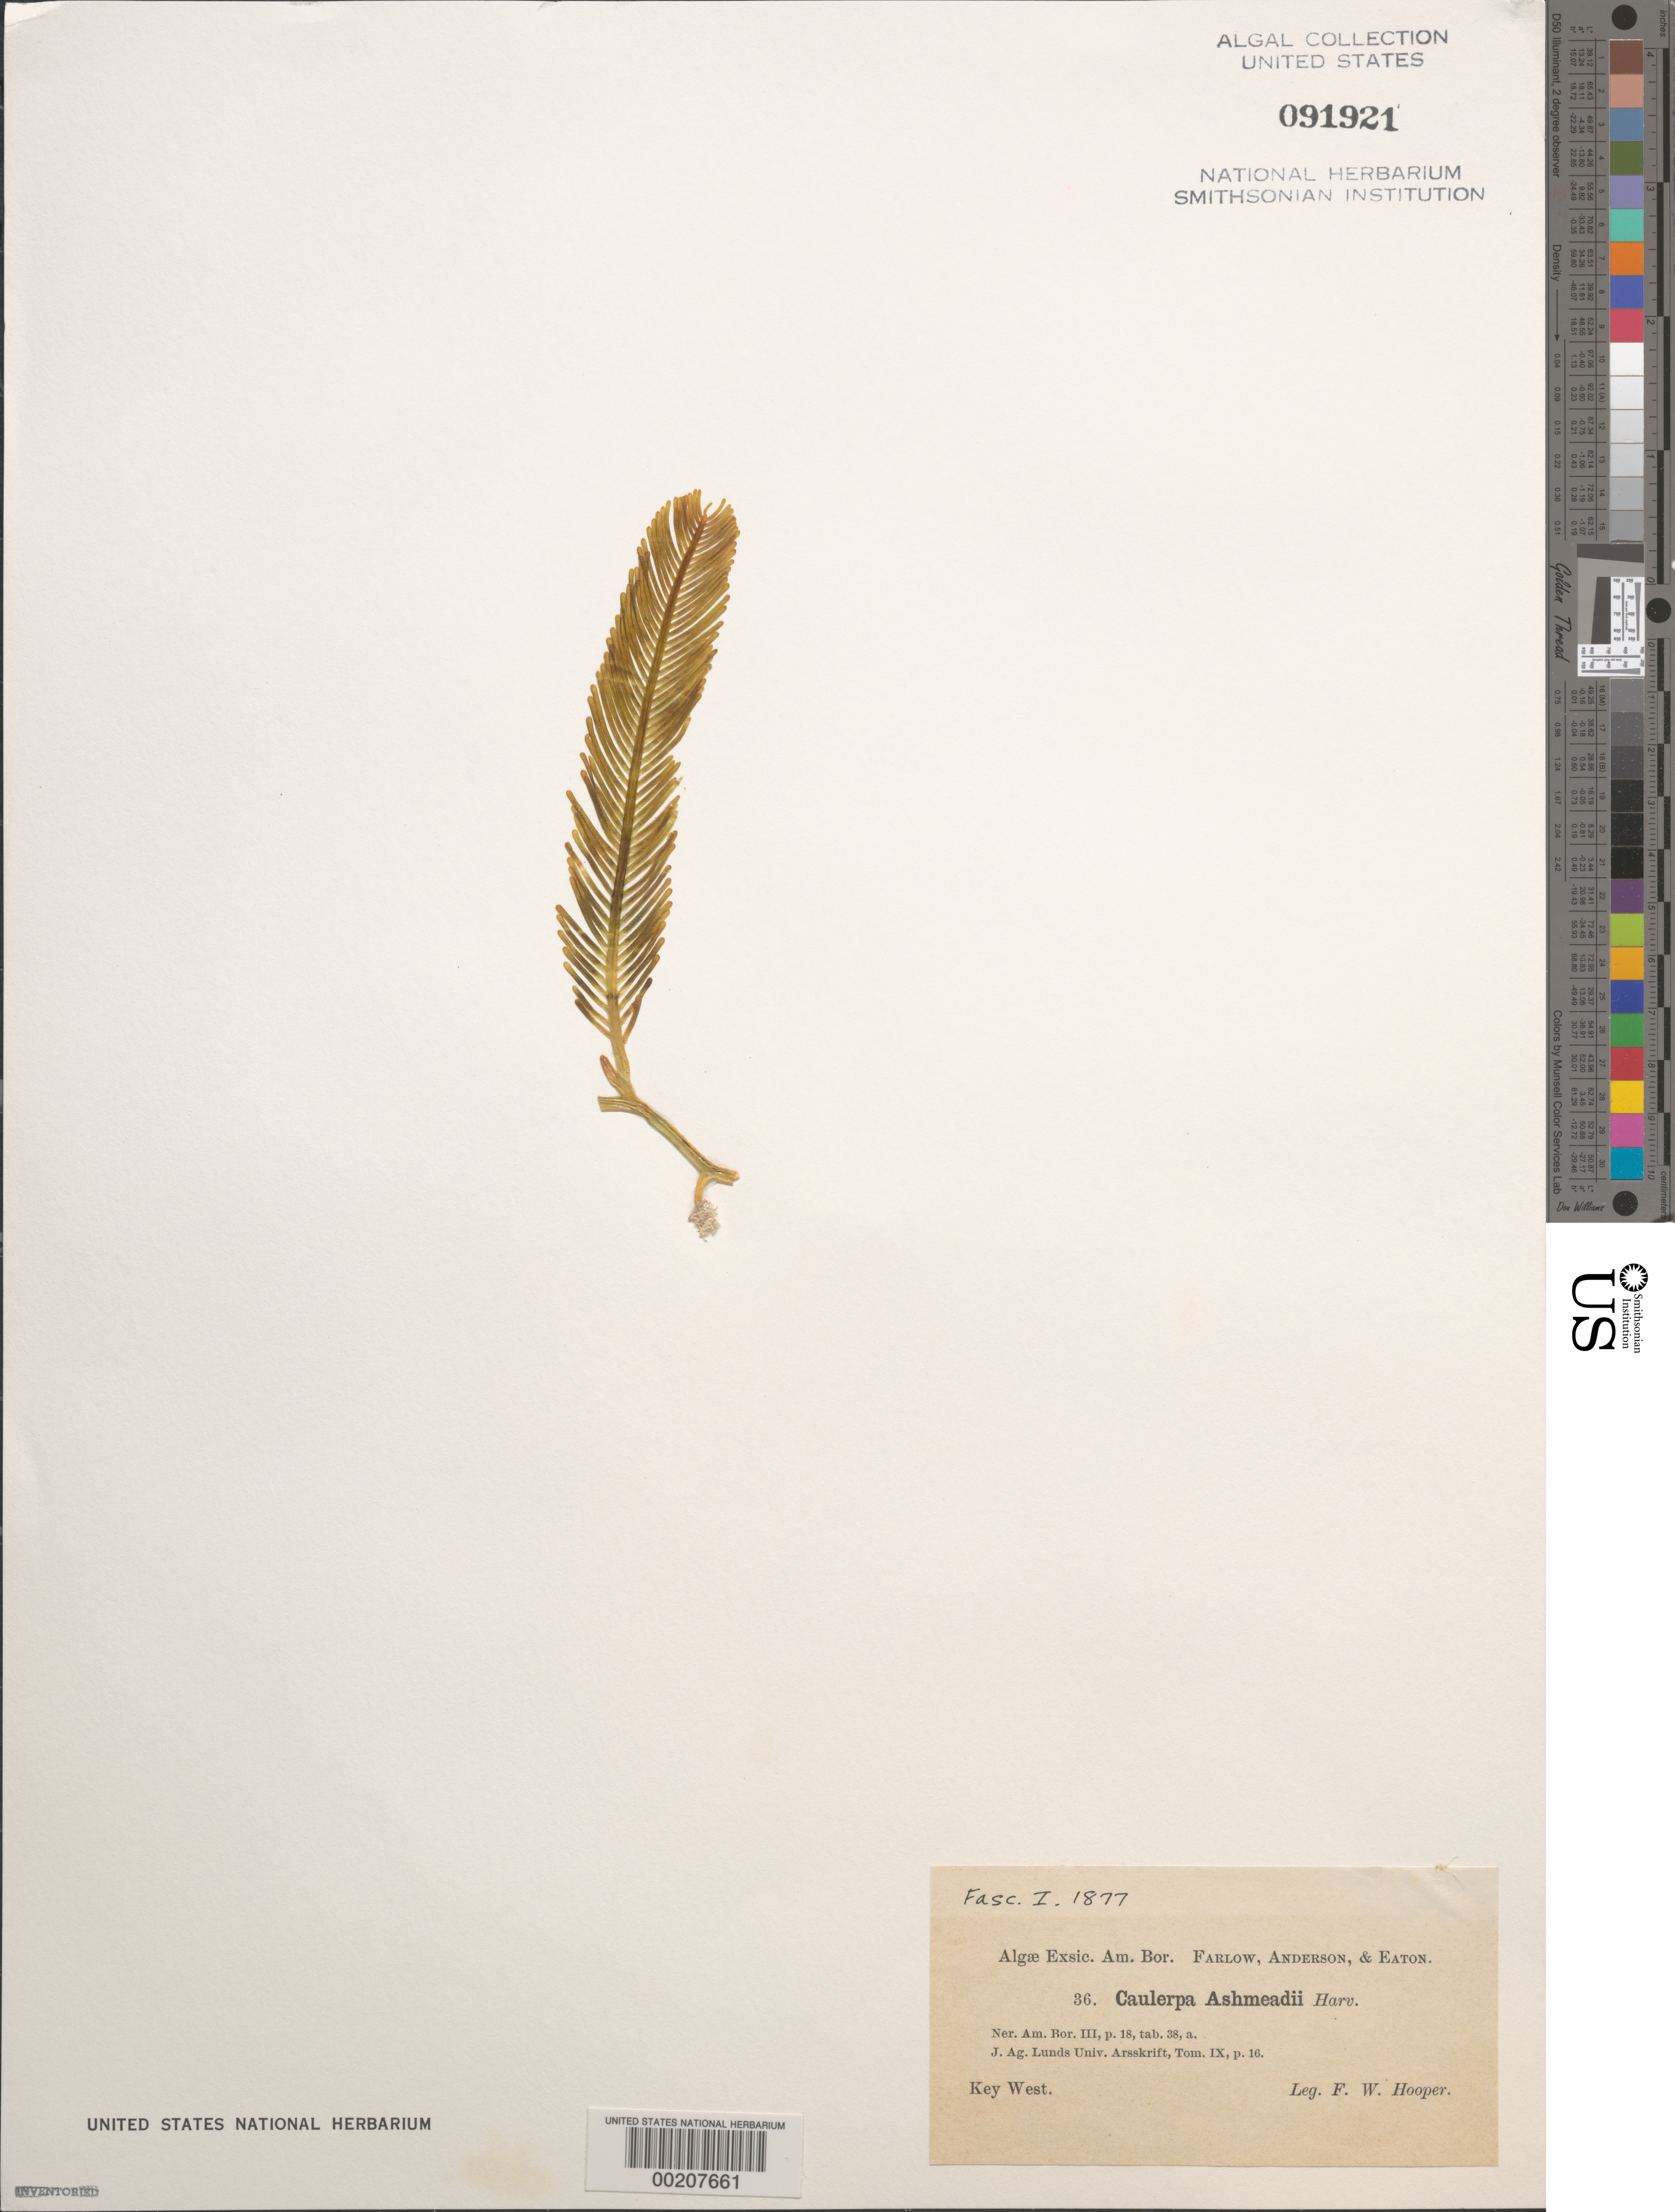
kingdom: Plantae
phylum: Chlorophyta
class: Ulvophyceae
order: Bryopsidales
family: Caulerpaceae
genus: Caulerpa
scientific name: Caulerpa ashmeadii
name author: Harv.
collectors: F. Hooper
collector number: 36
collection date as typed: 18--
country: United States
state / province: Florida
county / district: Monroe County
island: Key West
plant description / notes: Farlow, Anderson & Eaton, Algae Exsiccatae Americae Borealis, Fasc. I, 1877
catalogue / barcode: US 91921